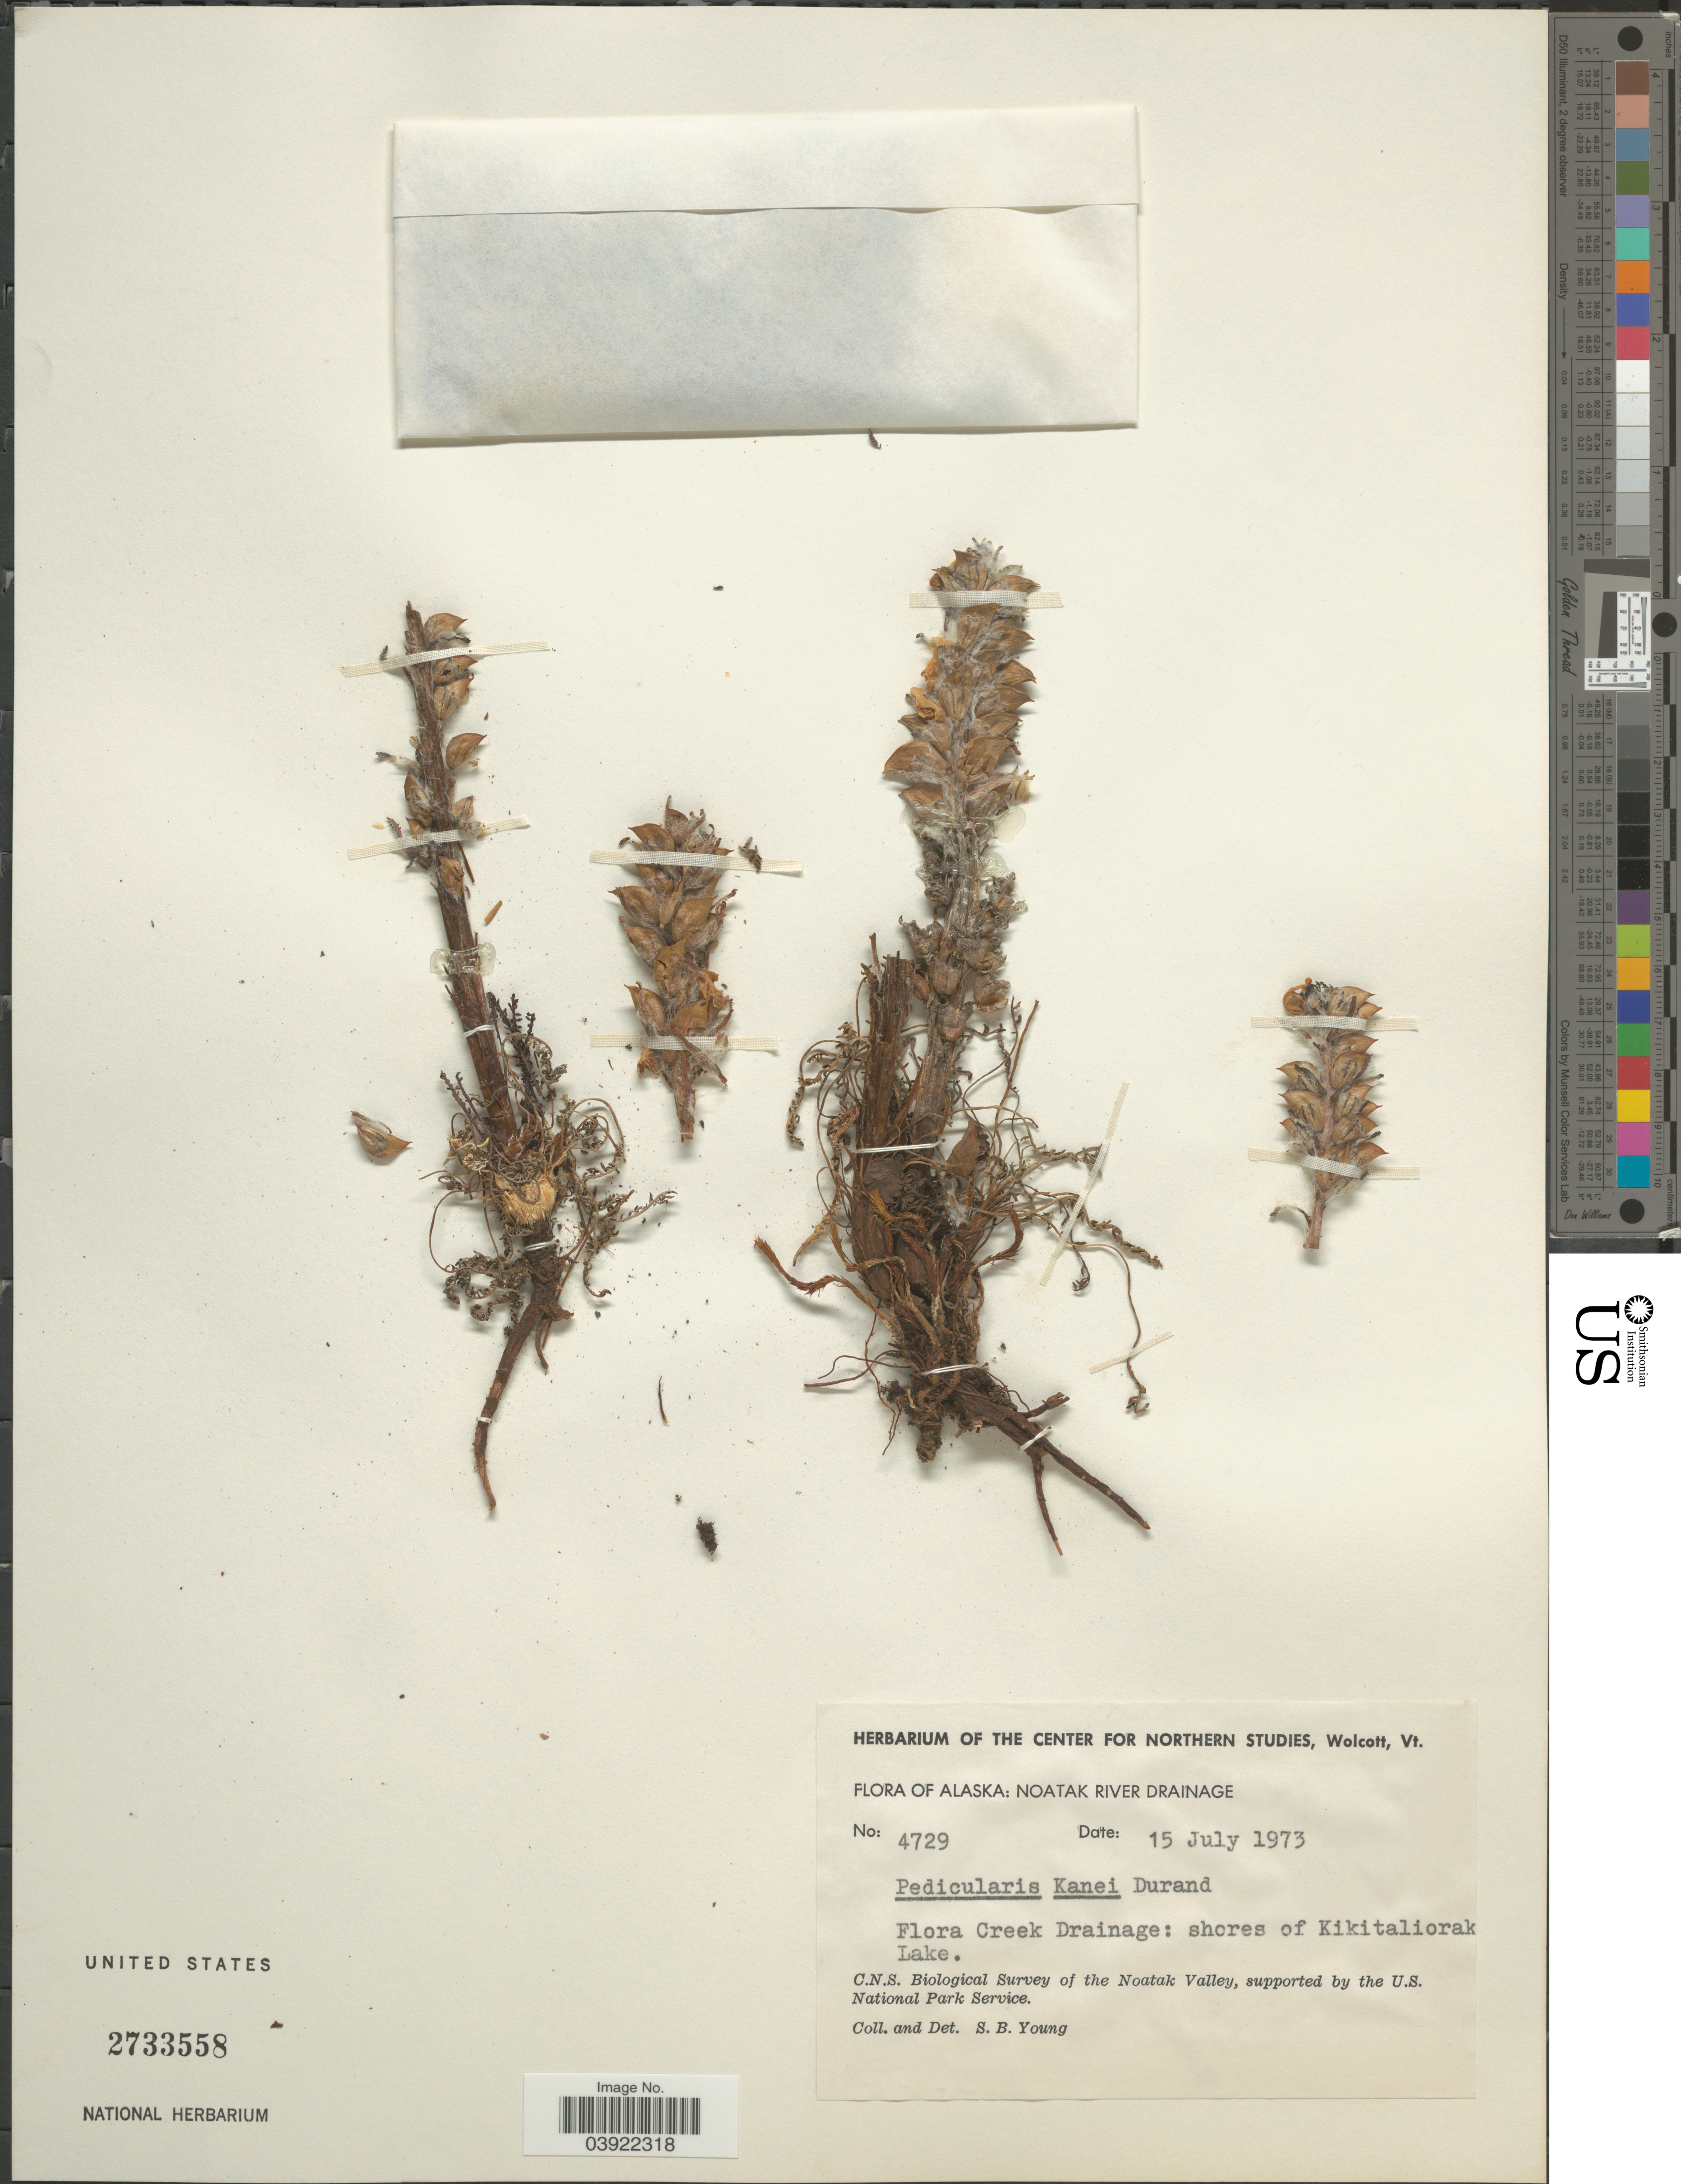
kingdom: Plantae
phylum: Tracheophyta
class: Magnoliopsida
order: Lamiales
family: Orobanchaceae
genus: Pedicularis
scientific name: Pedicularis kanei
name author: Durand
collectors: S. Young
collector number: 4729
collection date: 1973-07-15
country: United States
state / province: Alaska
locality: Noatak River Drainage. Flora Creek Drainage: shore of Kikitaliorak Lake. The Noatak Valley.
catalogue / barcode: US 2733558